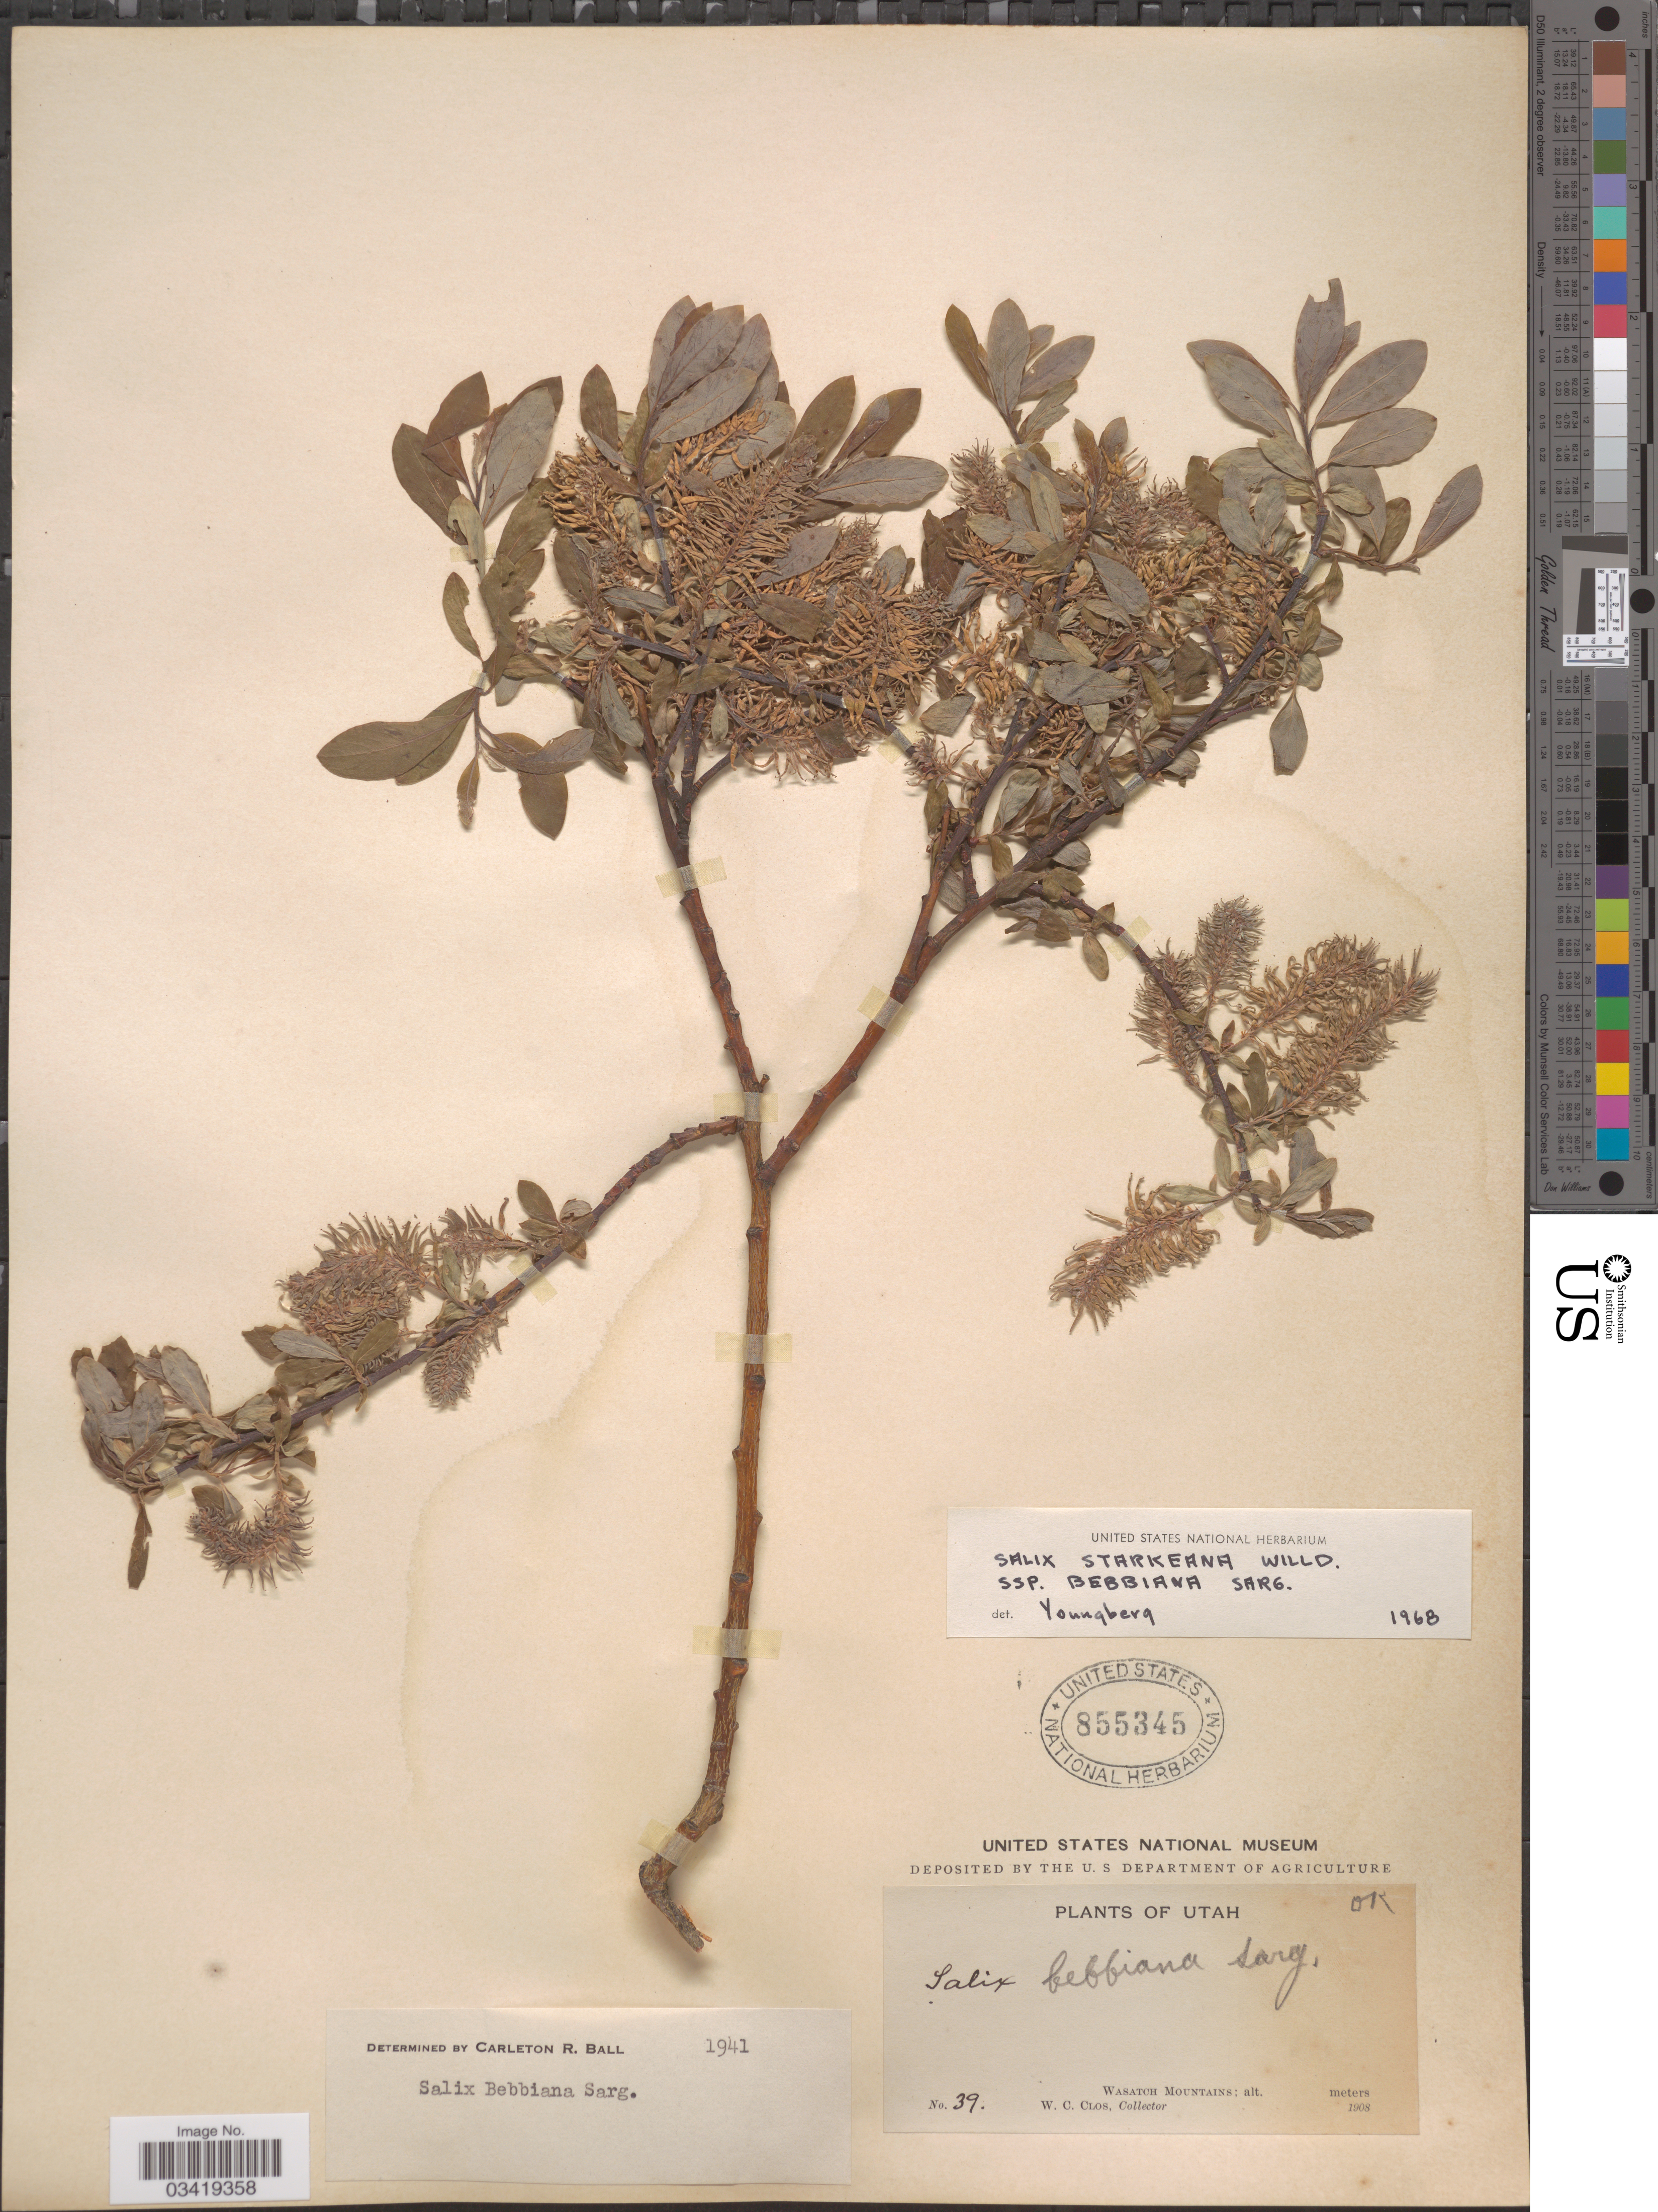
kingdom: Plantae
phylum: Tracheophyta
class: Magnoliopsida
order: Malpighiales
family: Salicaceae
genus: Salix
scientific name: Salix bebbiana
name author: Sarg.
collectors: W. C. Clos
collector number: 39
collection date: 1908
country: United States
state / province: Utah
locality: Wasatch Mountains.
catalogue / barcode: US 855345